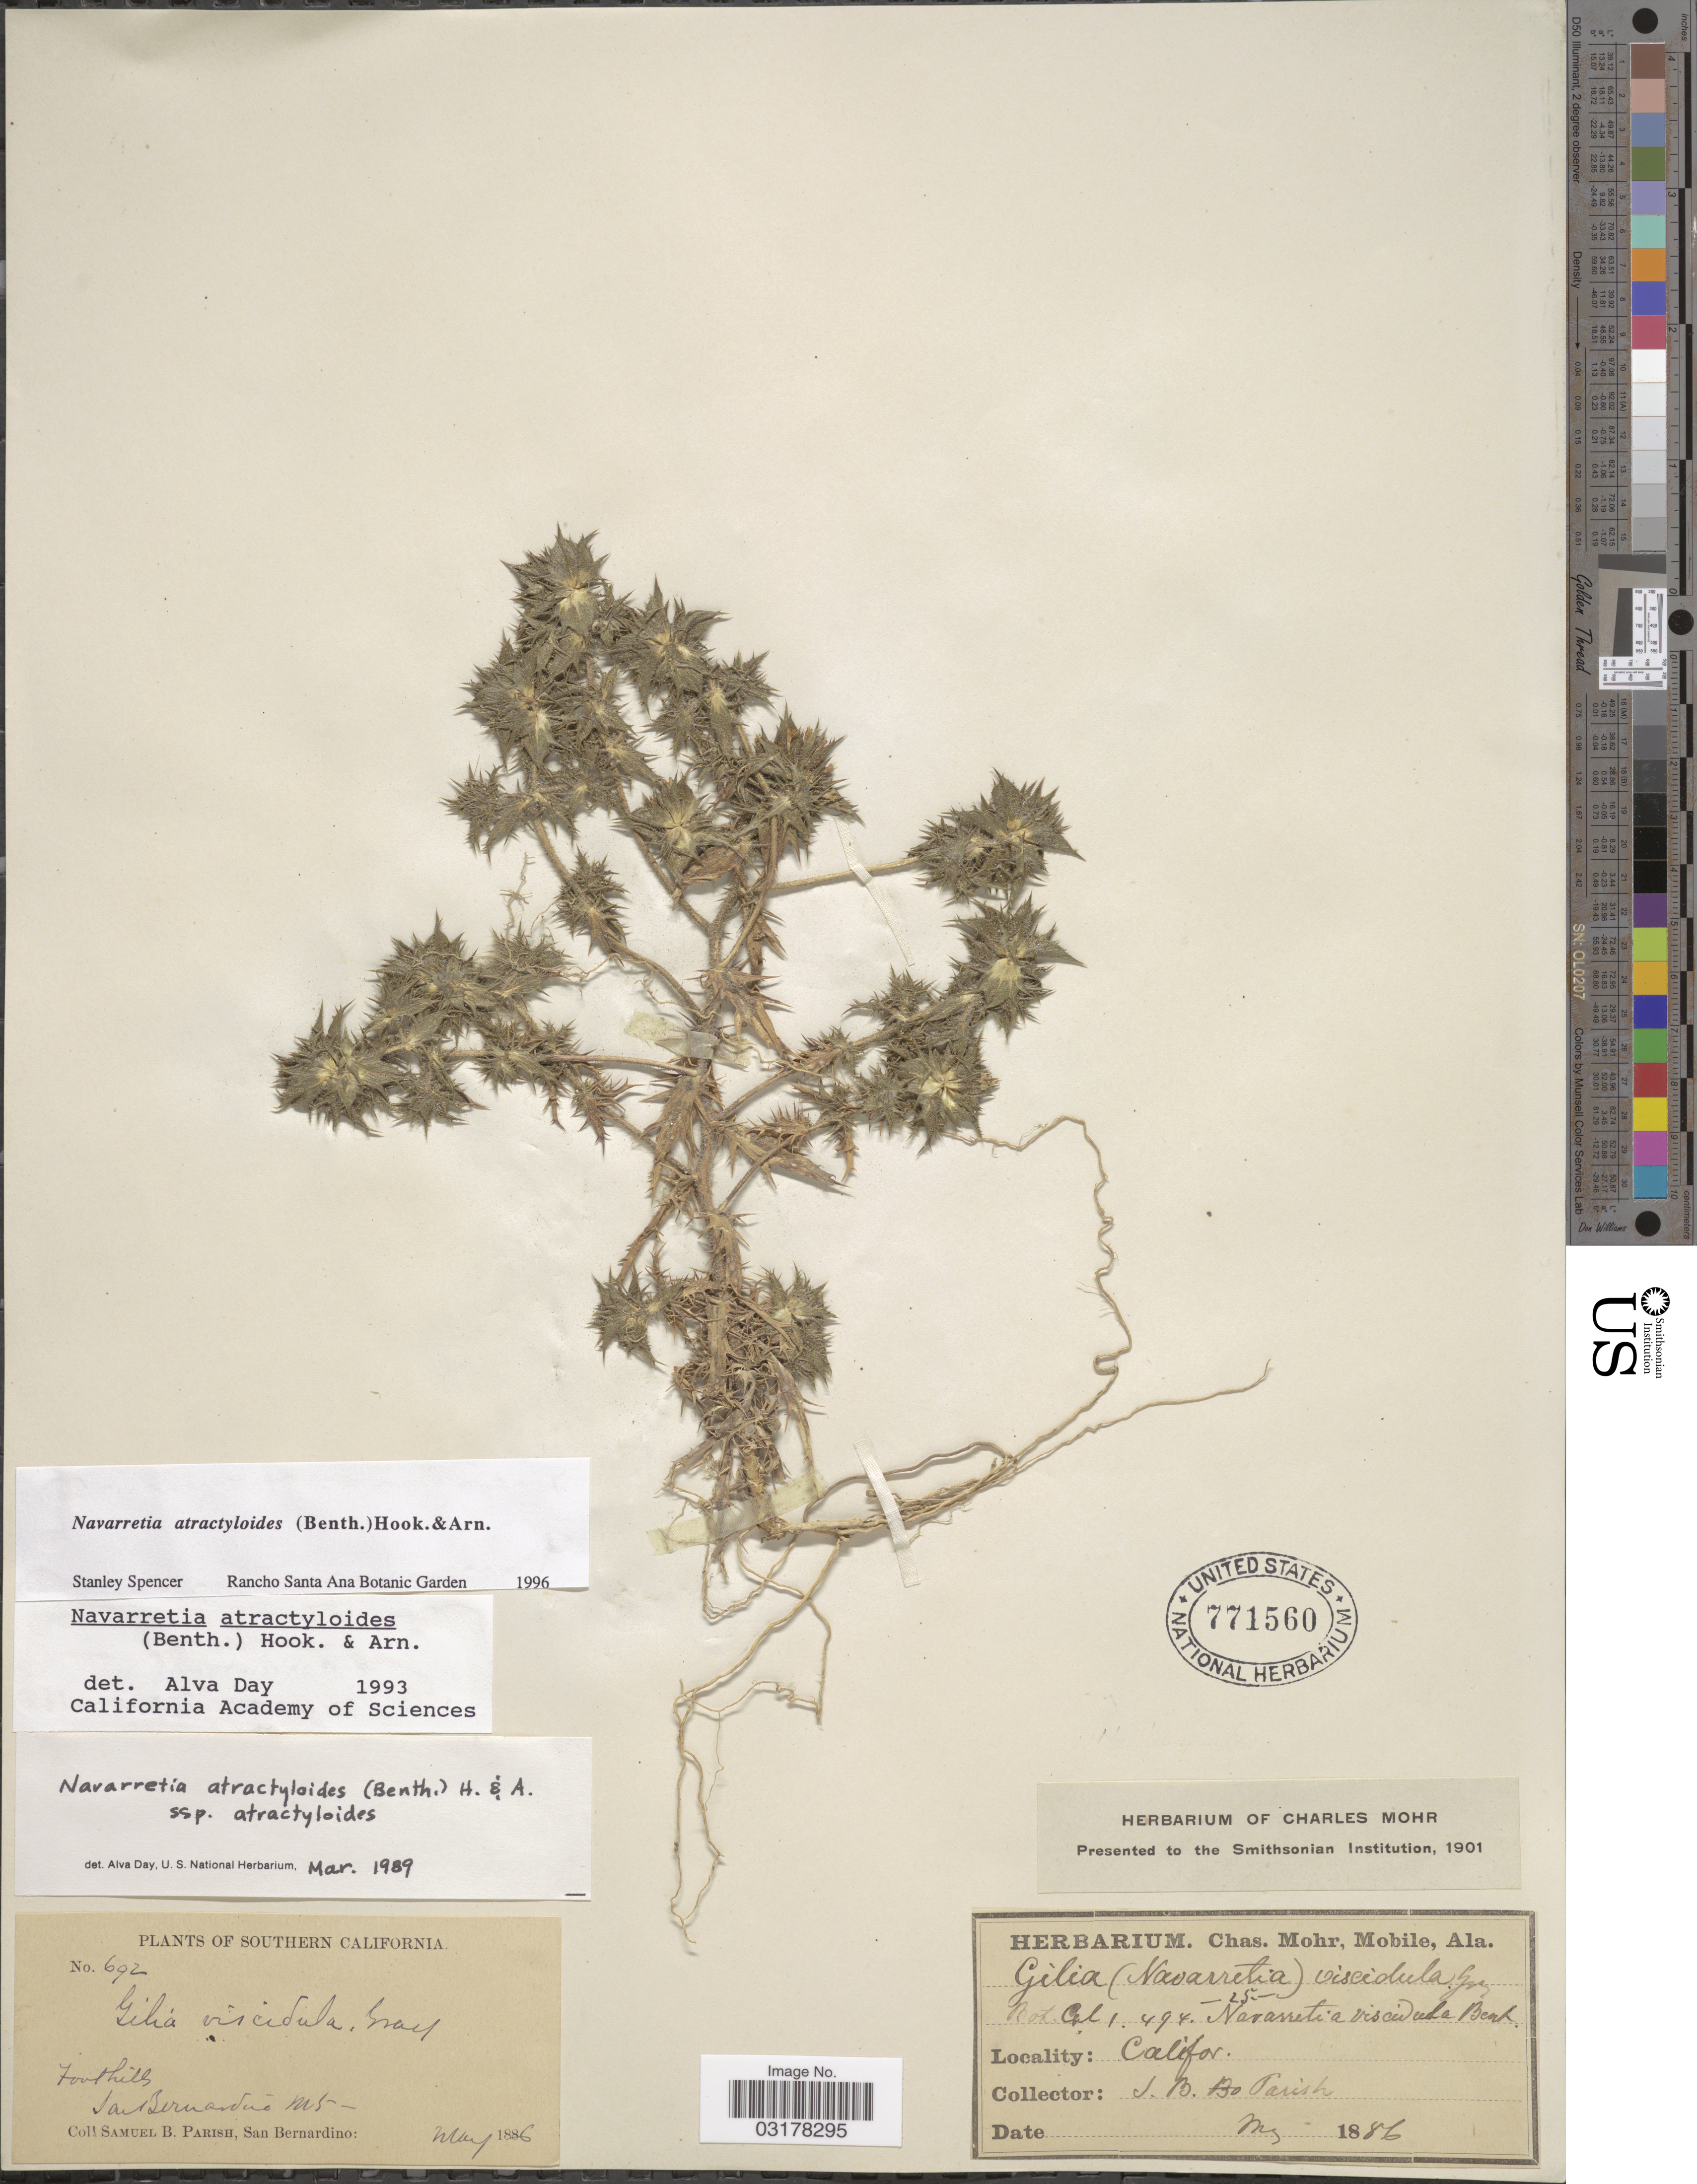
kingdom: Plantae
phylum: Tracheophyta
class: Magnoliopsida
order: Ericales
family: Polemoniaceae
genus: Navarretia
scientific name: Navarretia atractyloides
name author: (Benth.) Hook. & Arn.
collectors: S. B. Parish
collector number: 692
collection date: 1886-05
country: United States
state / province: California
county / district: San Bernardino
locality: Southern California. San Bernardino Mts.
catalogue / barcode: US 771560